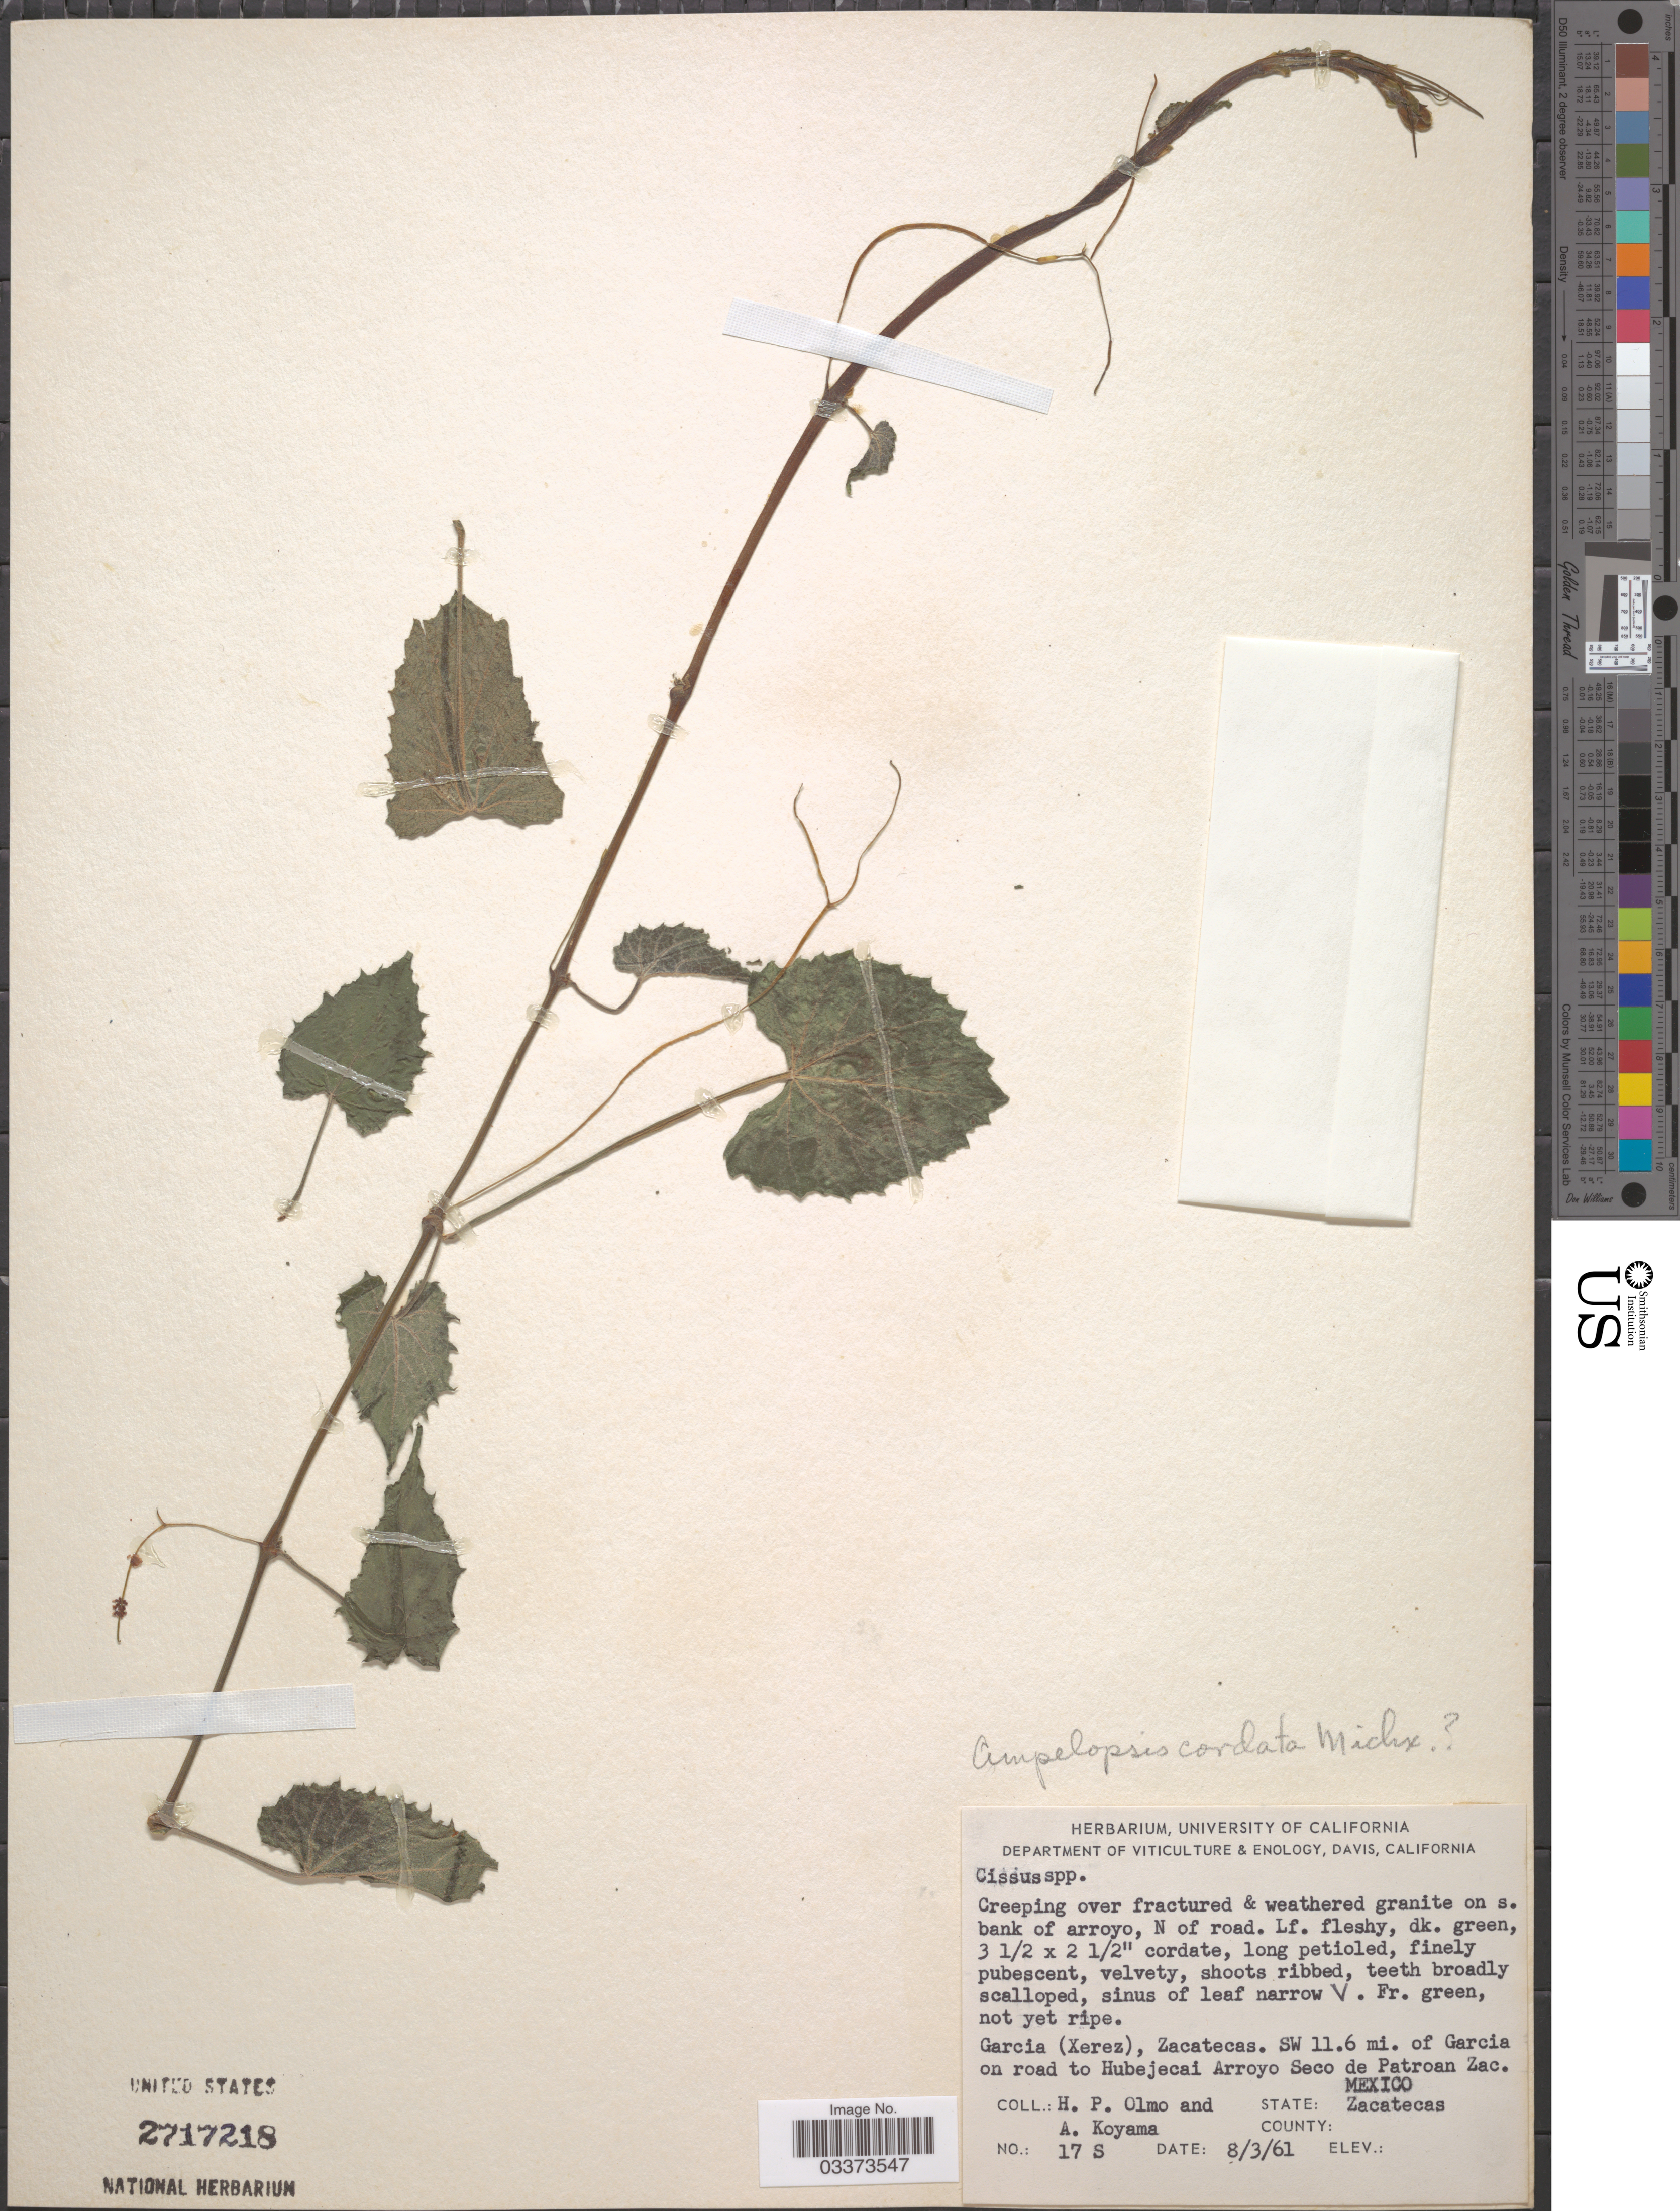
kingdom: Plantae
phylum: Tracheophyta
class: Magnoliopsida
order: Vitales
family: Vitaceae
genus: Ampelopsis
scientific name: Ampelopsis cordata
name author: Michx.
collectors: H. Olmo & A. Koyama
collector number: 17 S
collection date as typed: Transcribed d/m/y: 8/3/61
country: Mexico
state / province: Zacatecas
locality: Creeping over fractured & weathered granite on s. bank of arroyo, N of road. Garcia (Xerez). SW 11.6 mi. of Garcia on road to Hubejecai Arroyo Seco de Patroan Zac.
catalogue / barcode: US 2717218